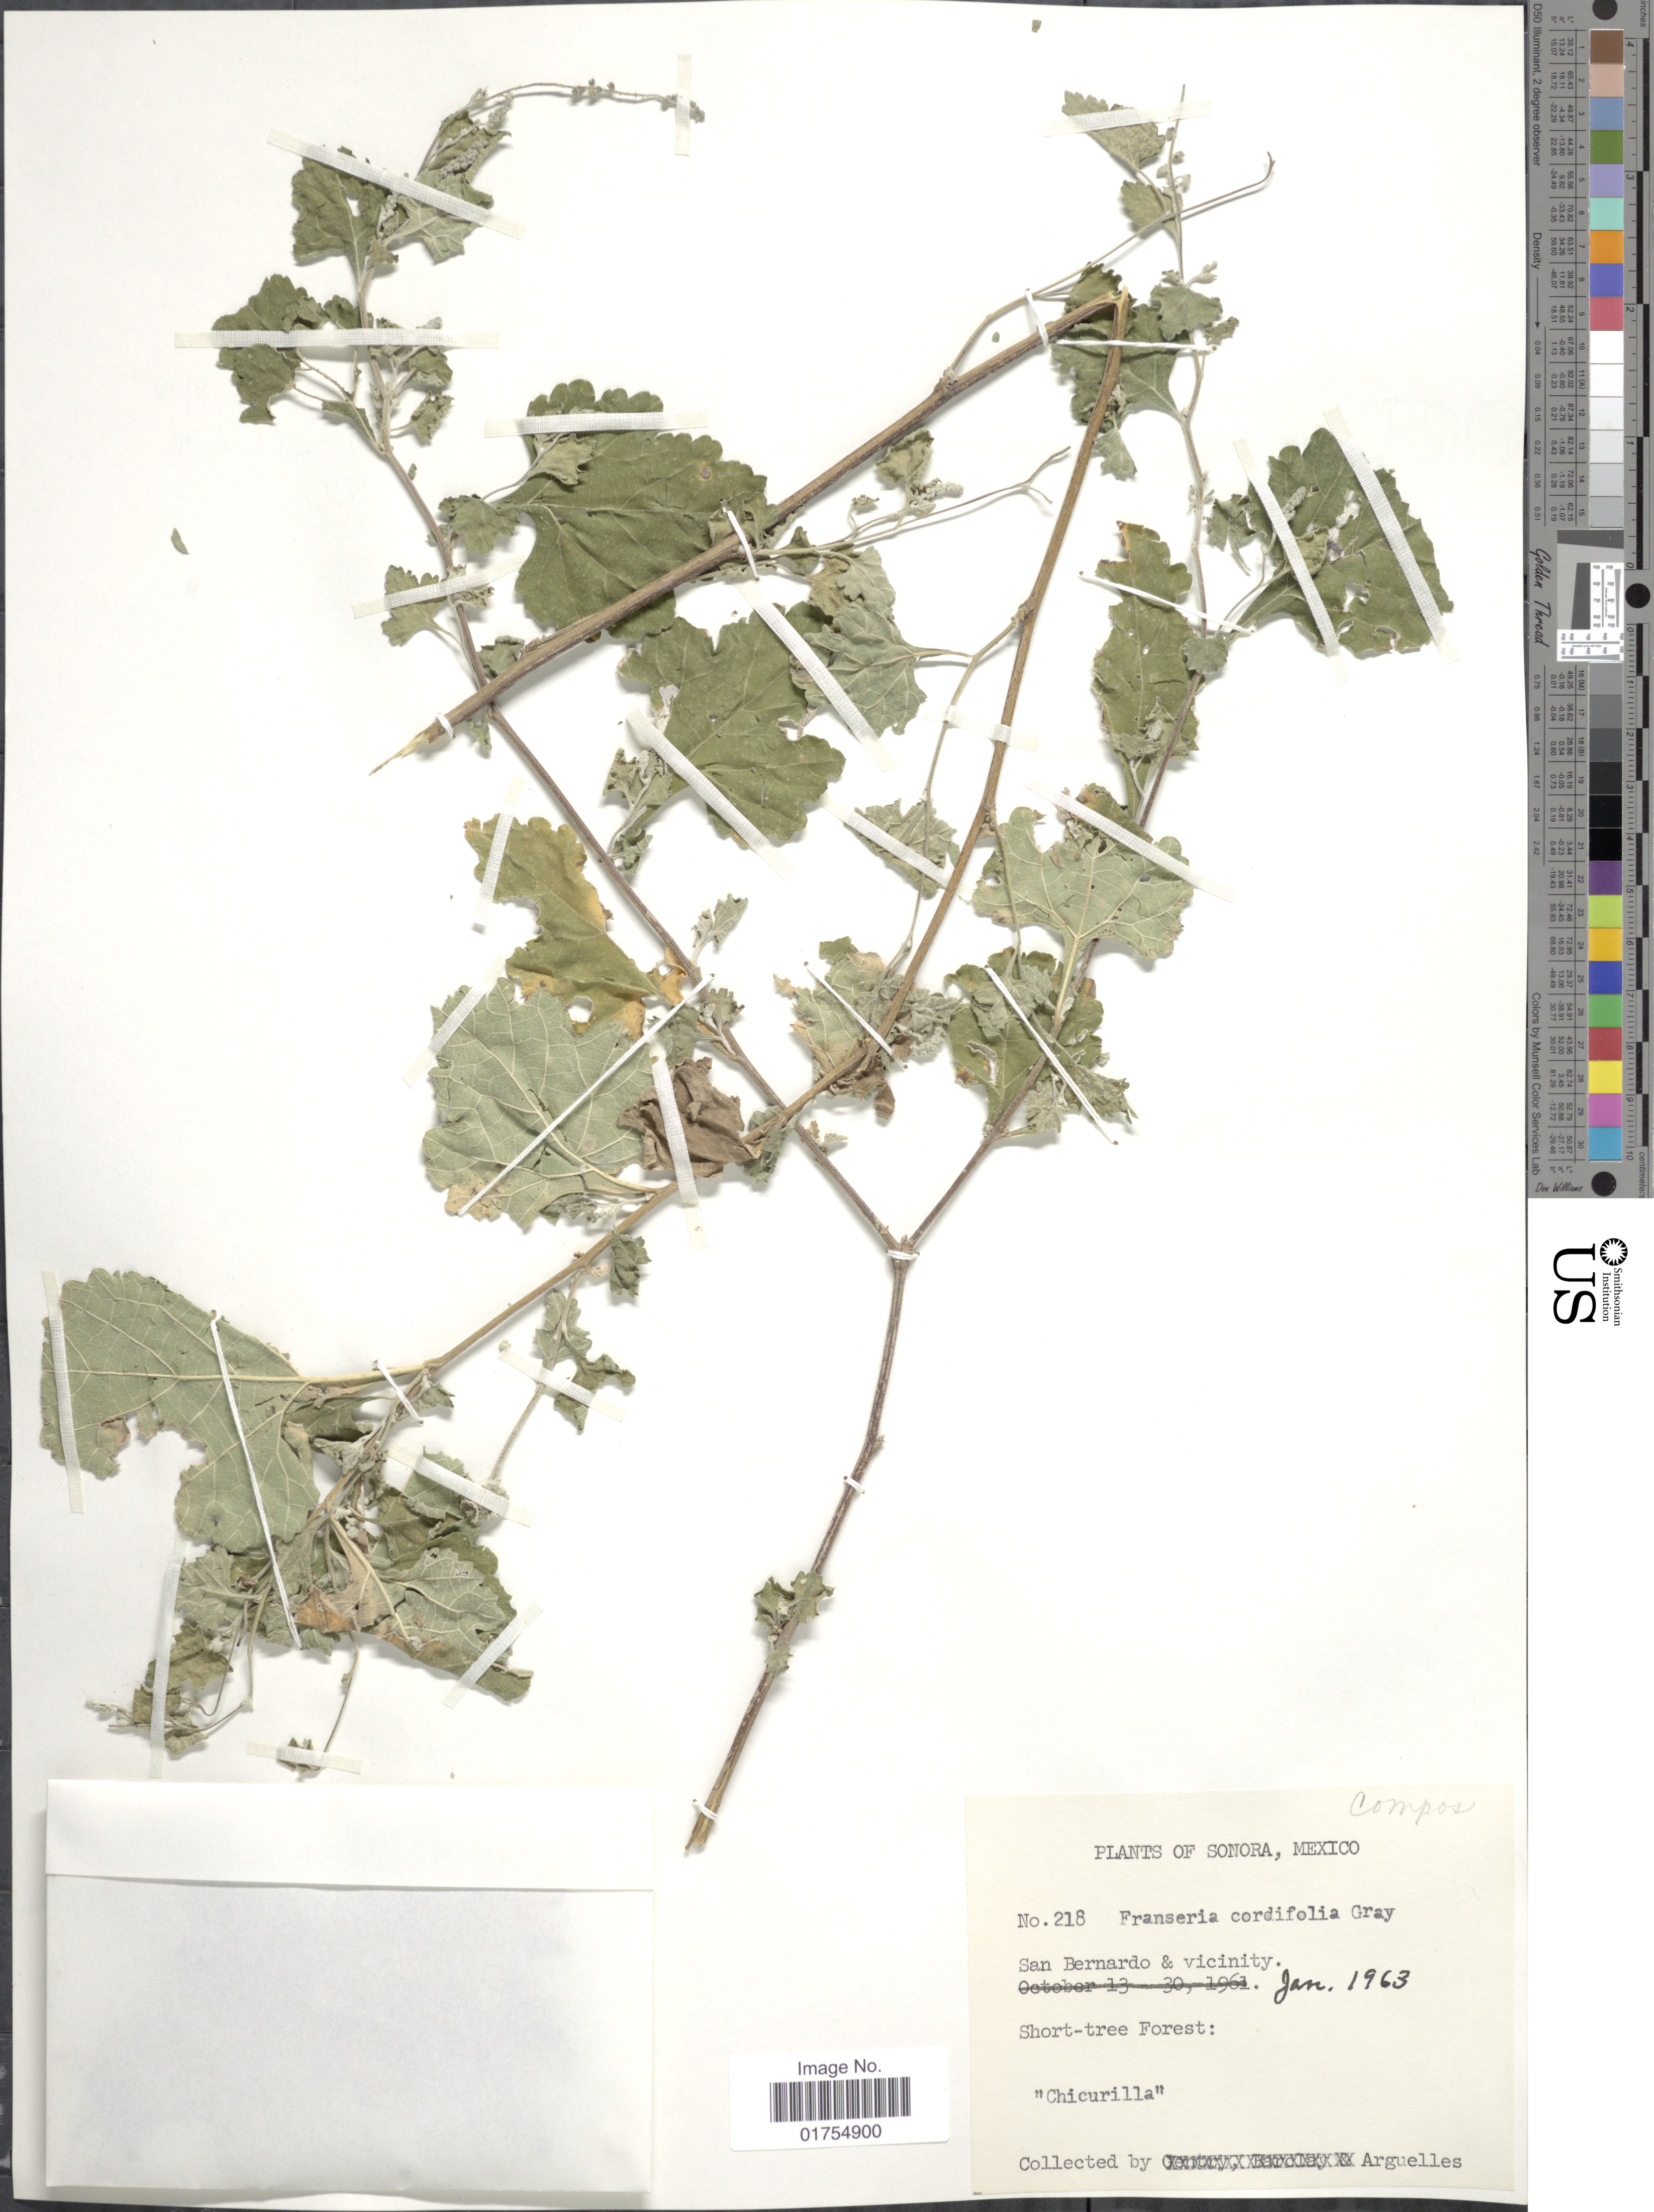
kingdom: Plantae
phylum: Tracheophyta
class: Magnoliopsida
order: Asterales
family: Asteraceae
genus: Franseria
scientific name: Franseria cordifolia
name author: A. Gray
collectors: Arguelles, --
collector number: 218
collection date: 1963-01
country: Mexico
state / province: Sonora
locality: San Bernardo & vicinity